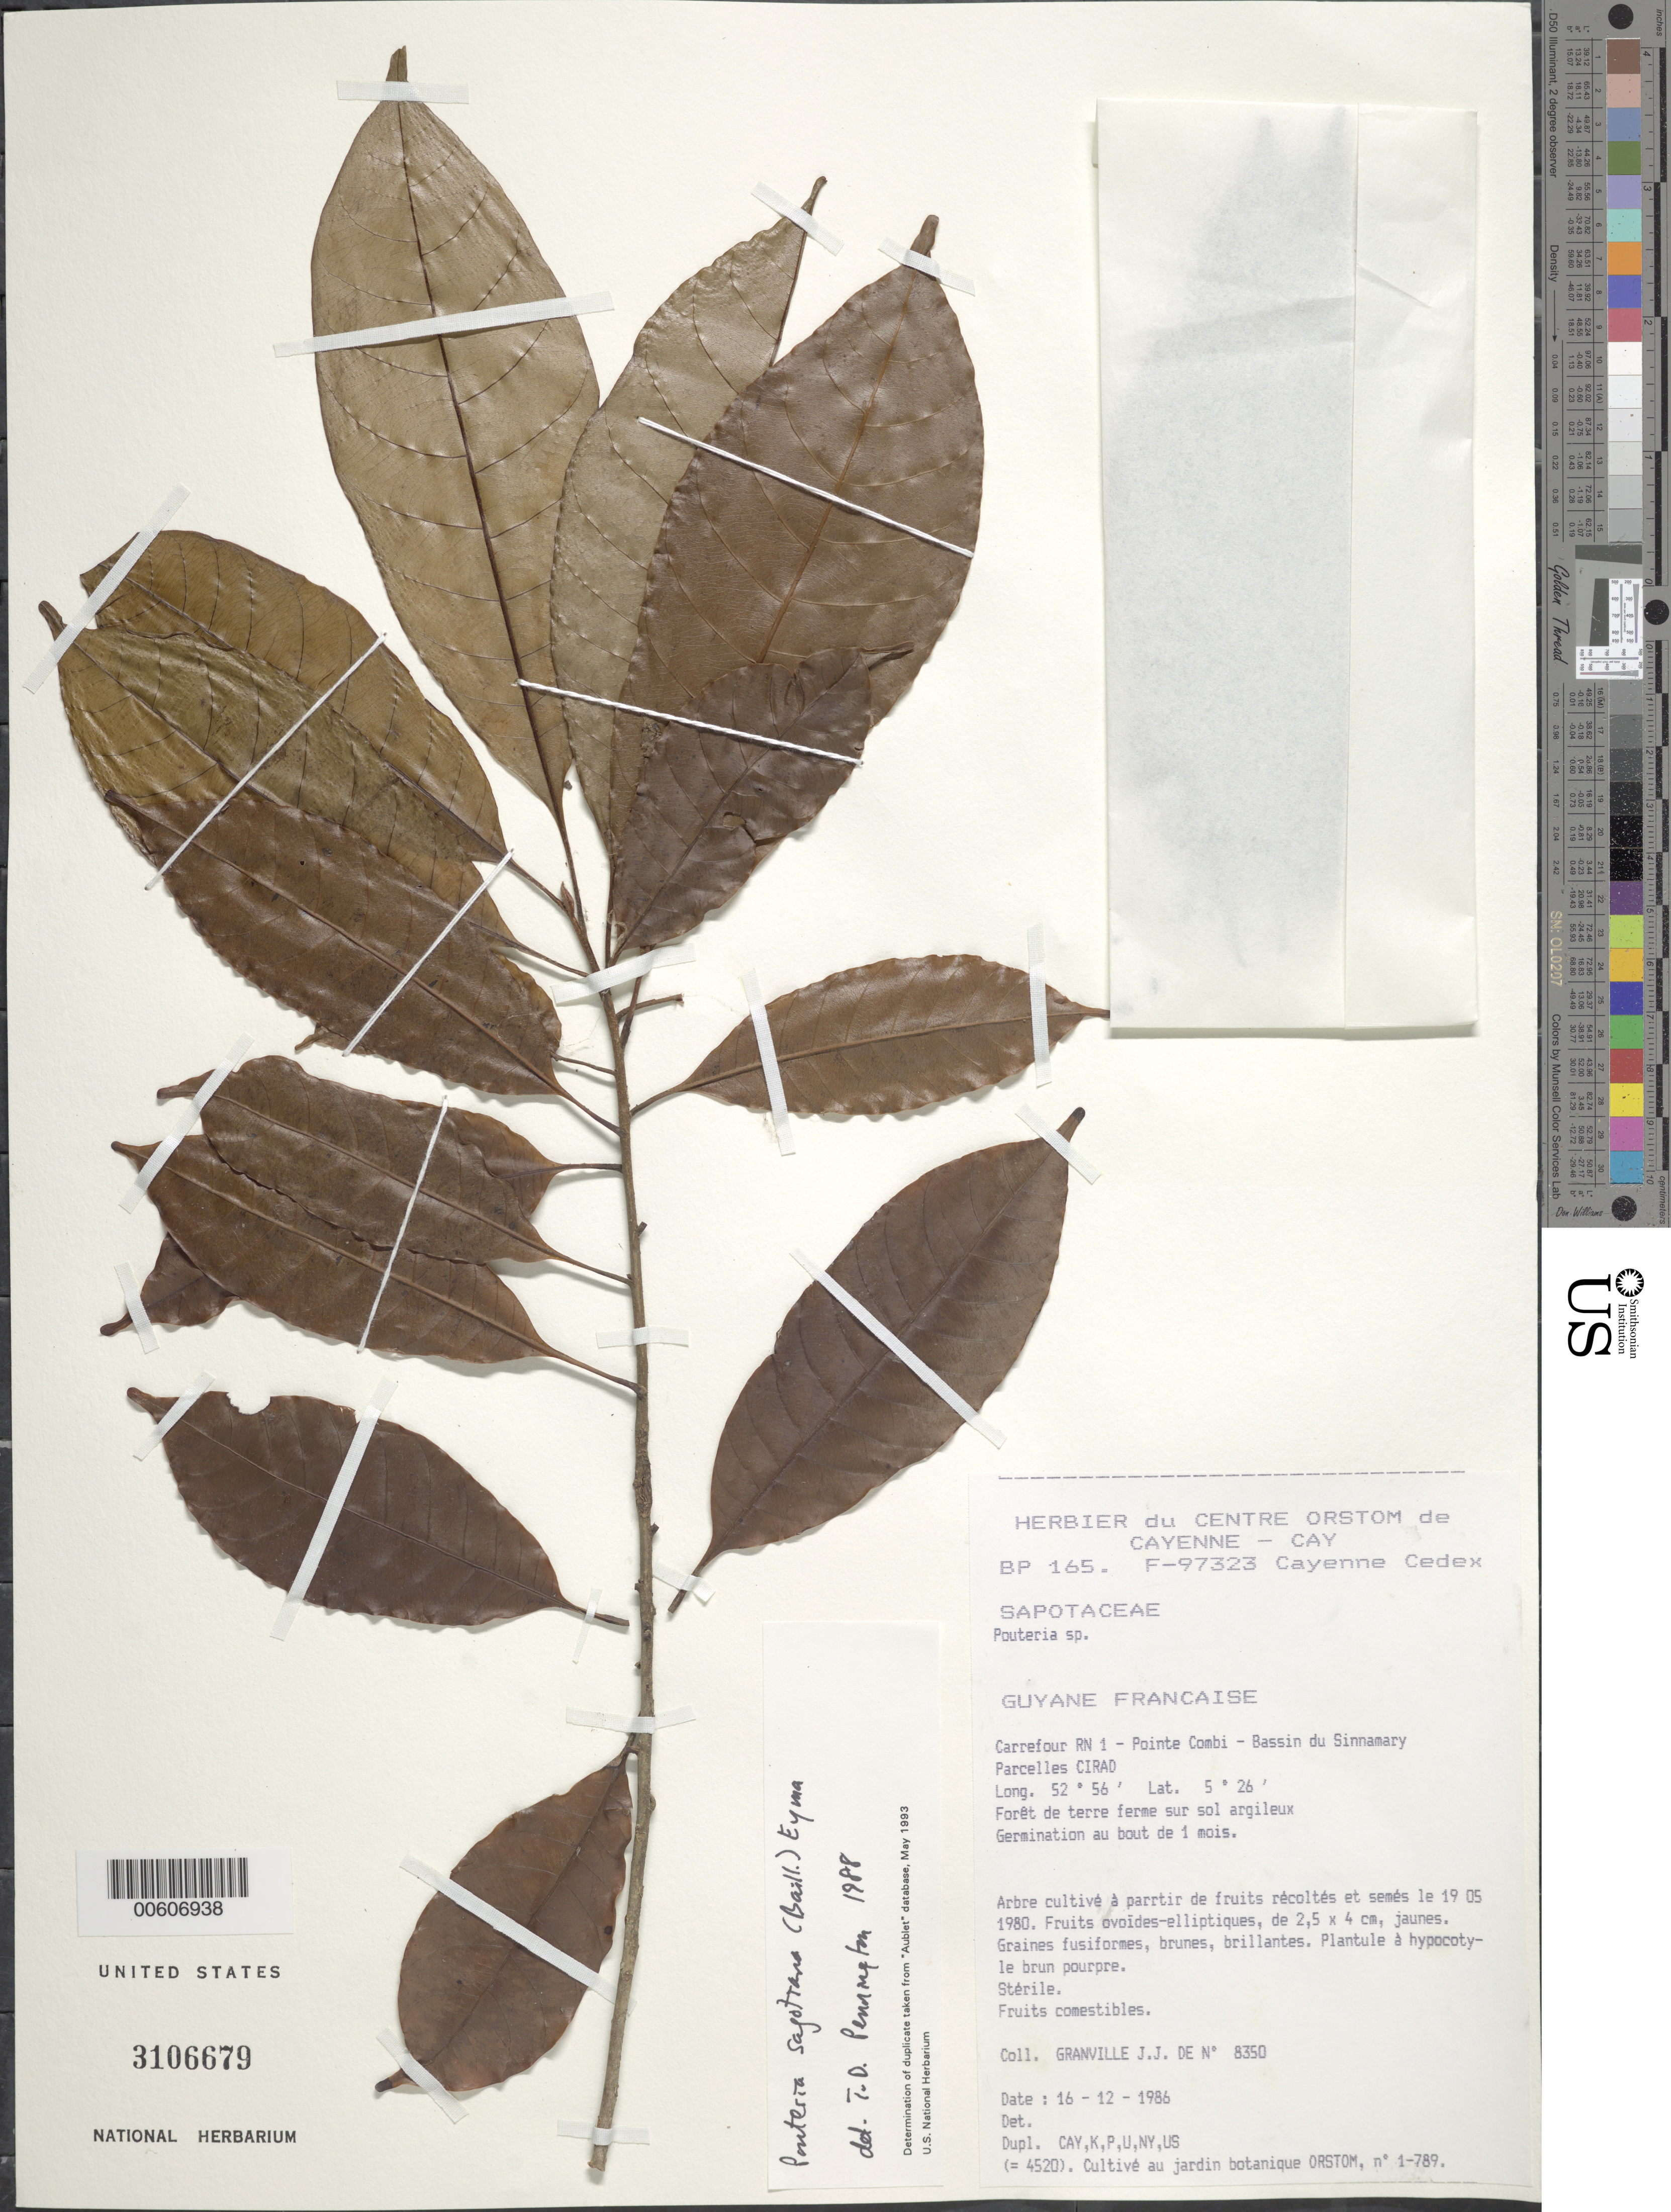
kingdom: Plantae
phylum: Tracheophyta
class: Magnoliopsida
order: Ericales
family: Sapotaceae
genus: Pouteria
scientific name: Pouteria sagotiana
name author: (Baill.) Eyma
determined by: Pennington, T. D., (K)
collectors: J.-J. de Granville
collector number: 8350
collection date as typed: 16-Dec-86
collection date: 1986-12-16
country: French Guiana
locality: Carrefour RN 1, Pointe Combi, Bassin du Sinnamary, Parcelles CIRAD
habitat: Foret de terre ferme sur sol argileux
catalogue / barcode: US 3106679